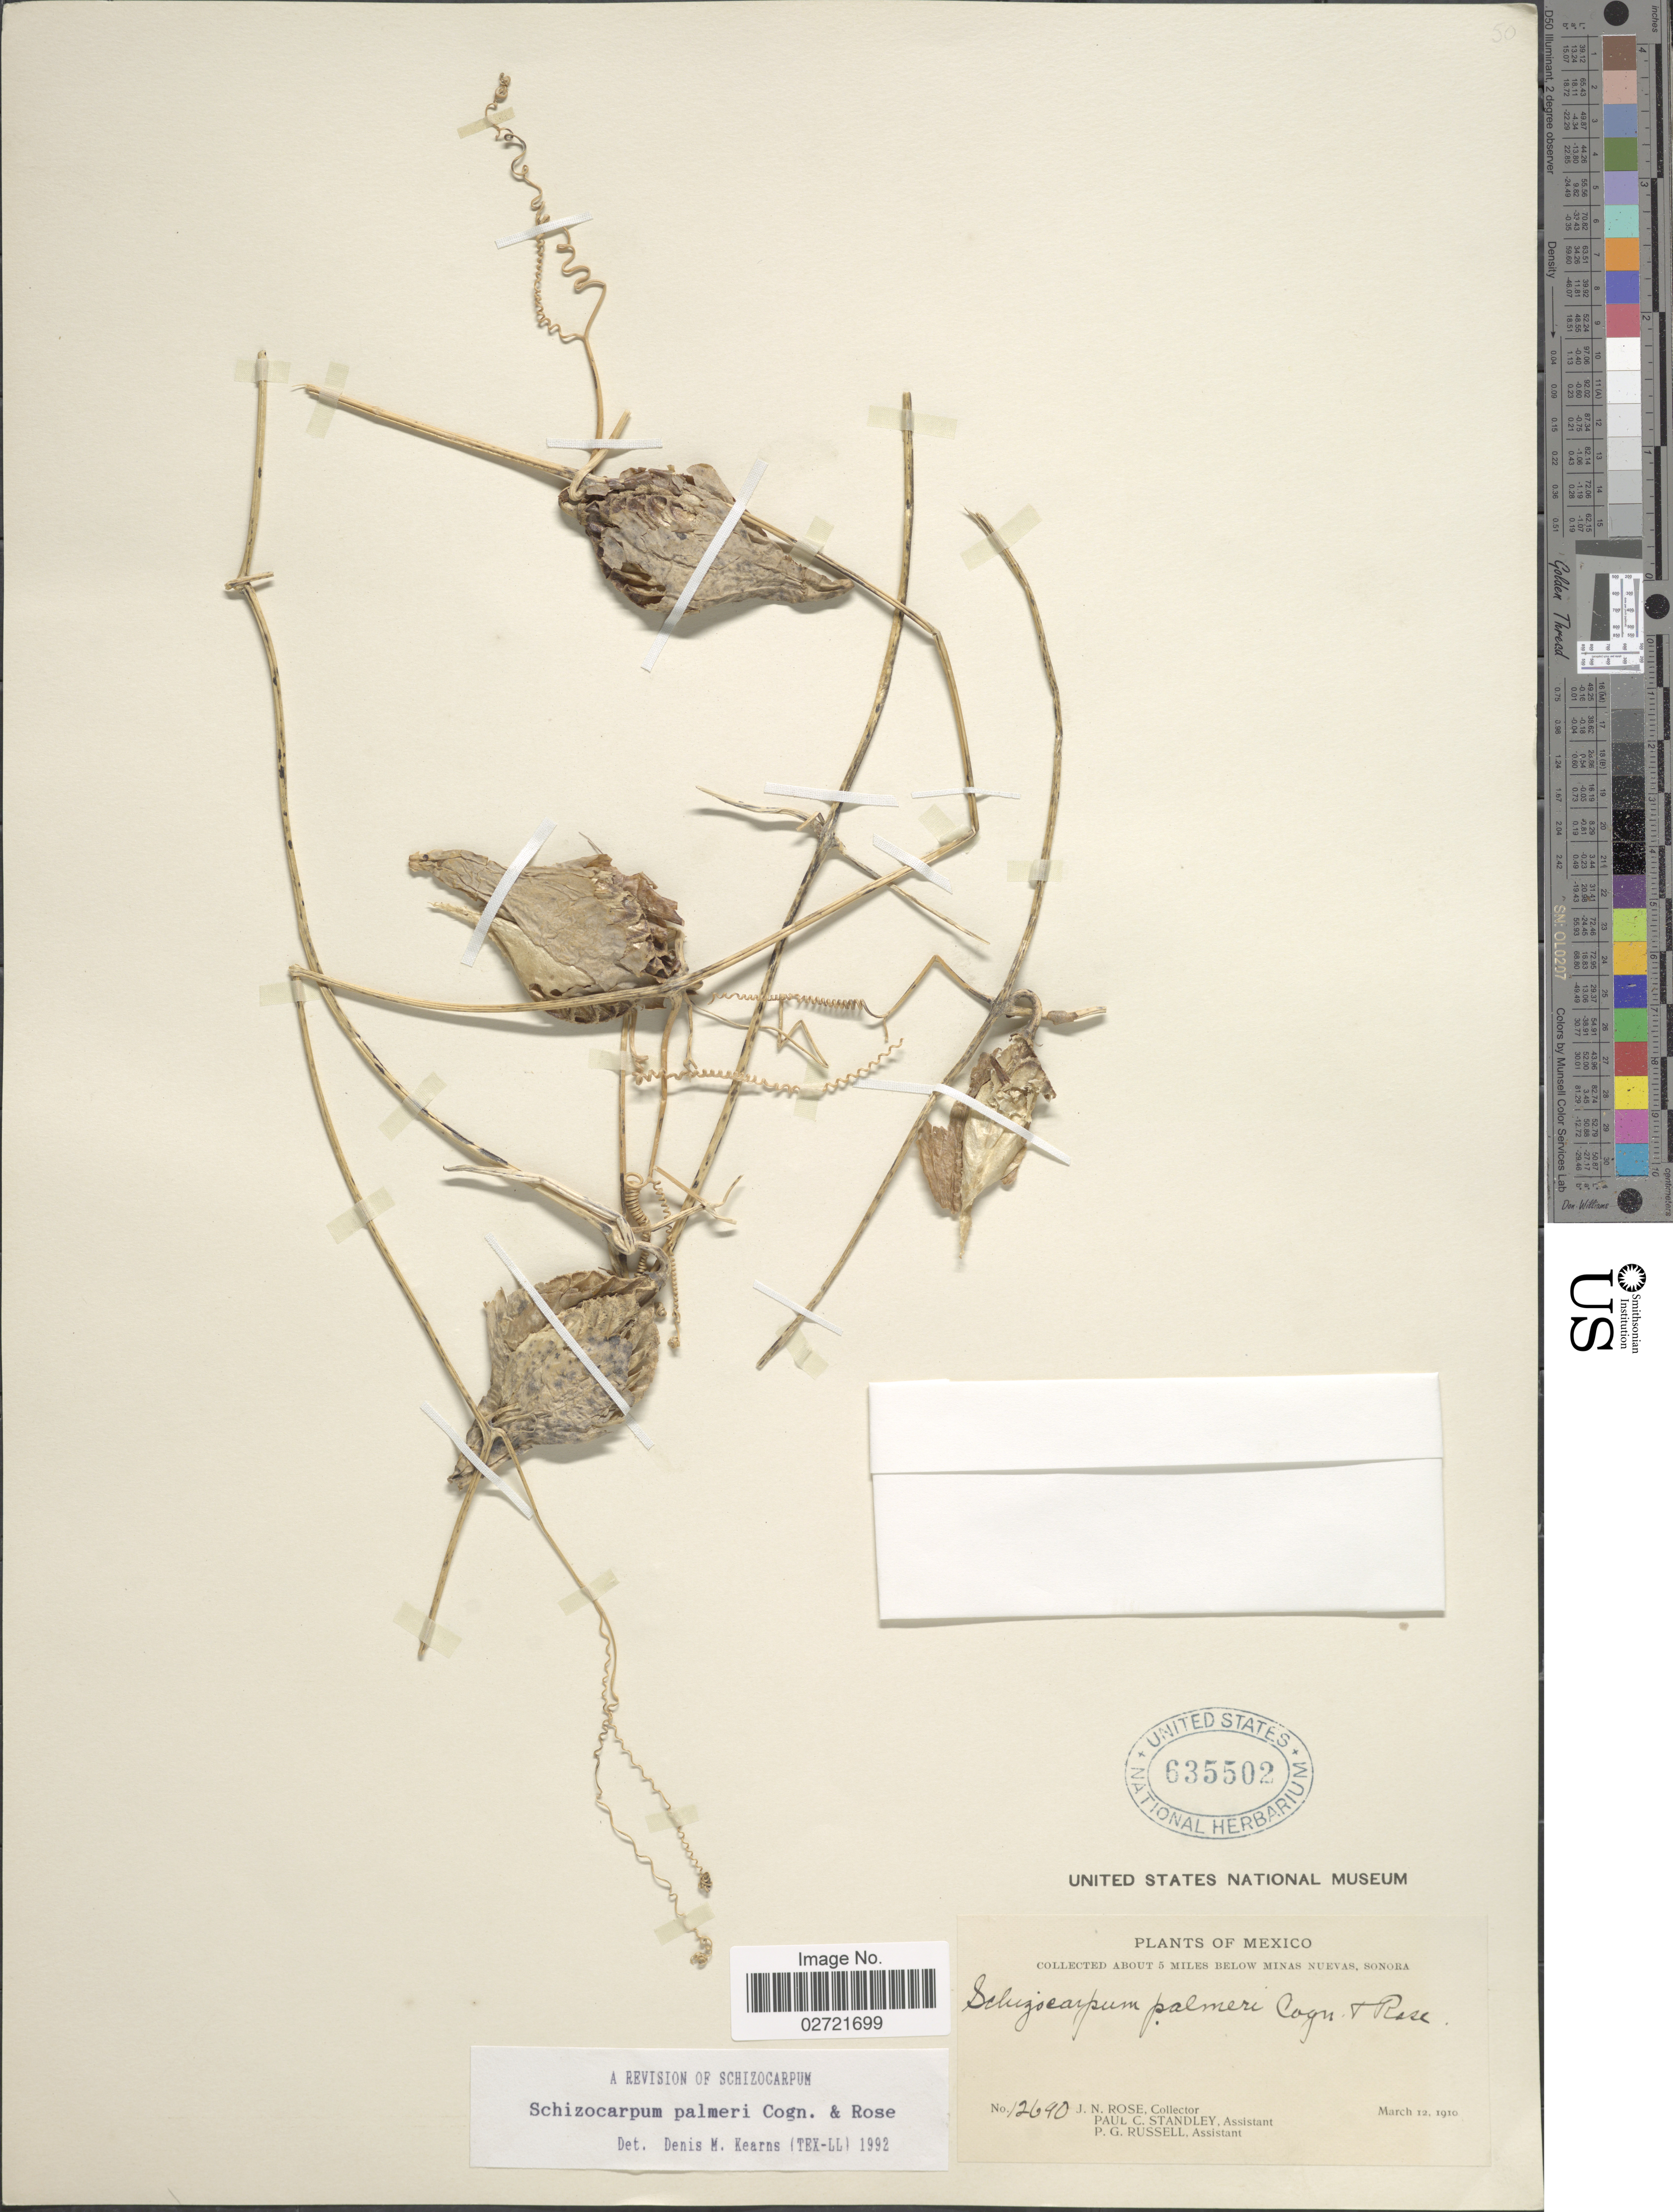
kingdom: Plantae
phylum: Tracheophyta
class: Magnoliopsida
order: Cucurbitales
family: Cucurbitaceae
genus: Schizocarpum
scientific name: Schizocarpum palmeri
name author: Cogn. & Rose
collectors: J. N. Rose, P. C. Standley & P. G. Russell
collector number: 12690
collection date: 1910-03-12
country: Mexico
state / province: Sonora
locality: About 5 miles below Minas Nuevas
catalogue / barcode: US 635502